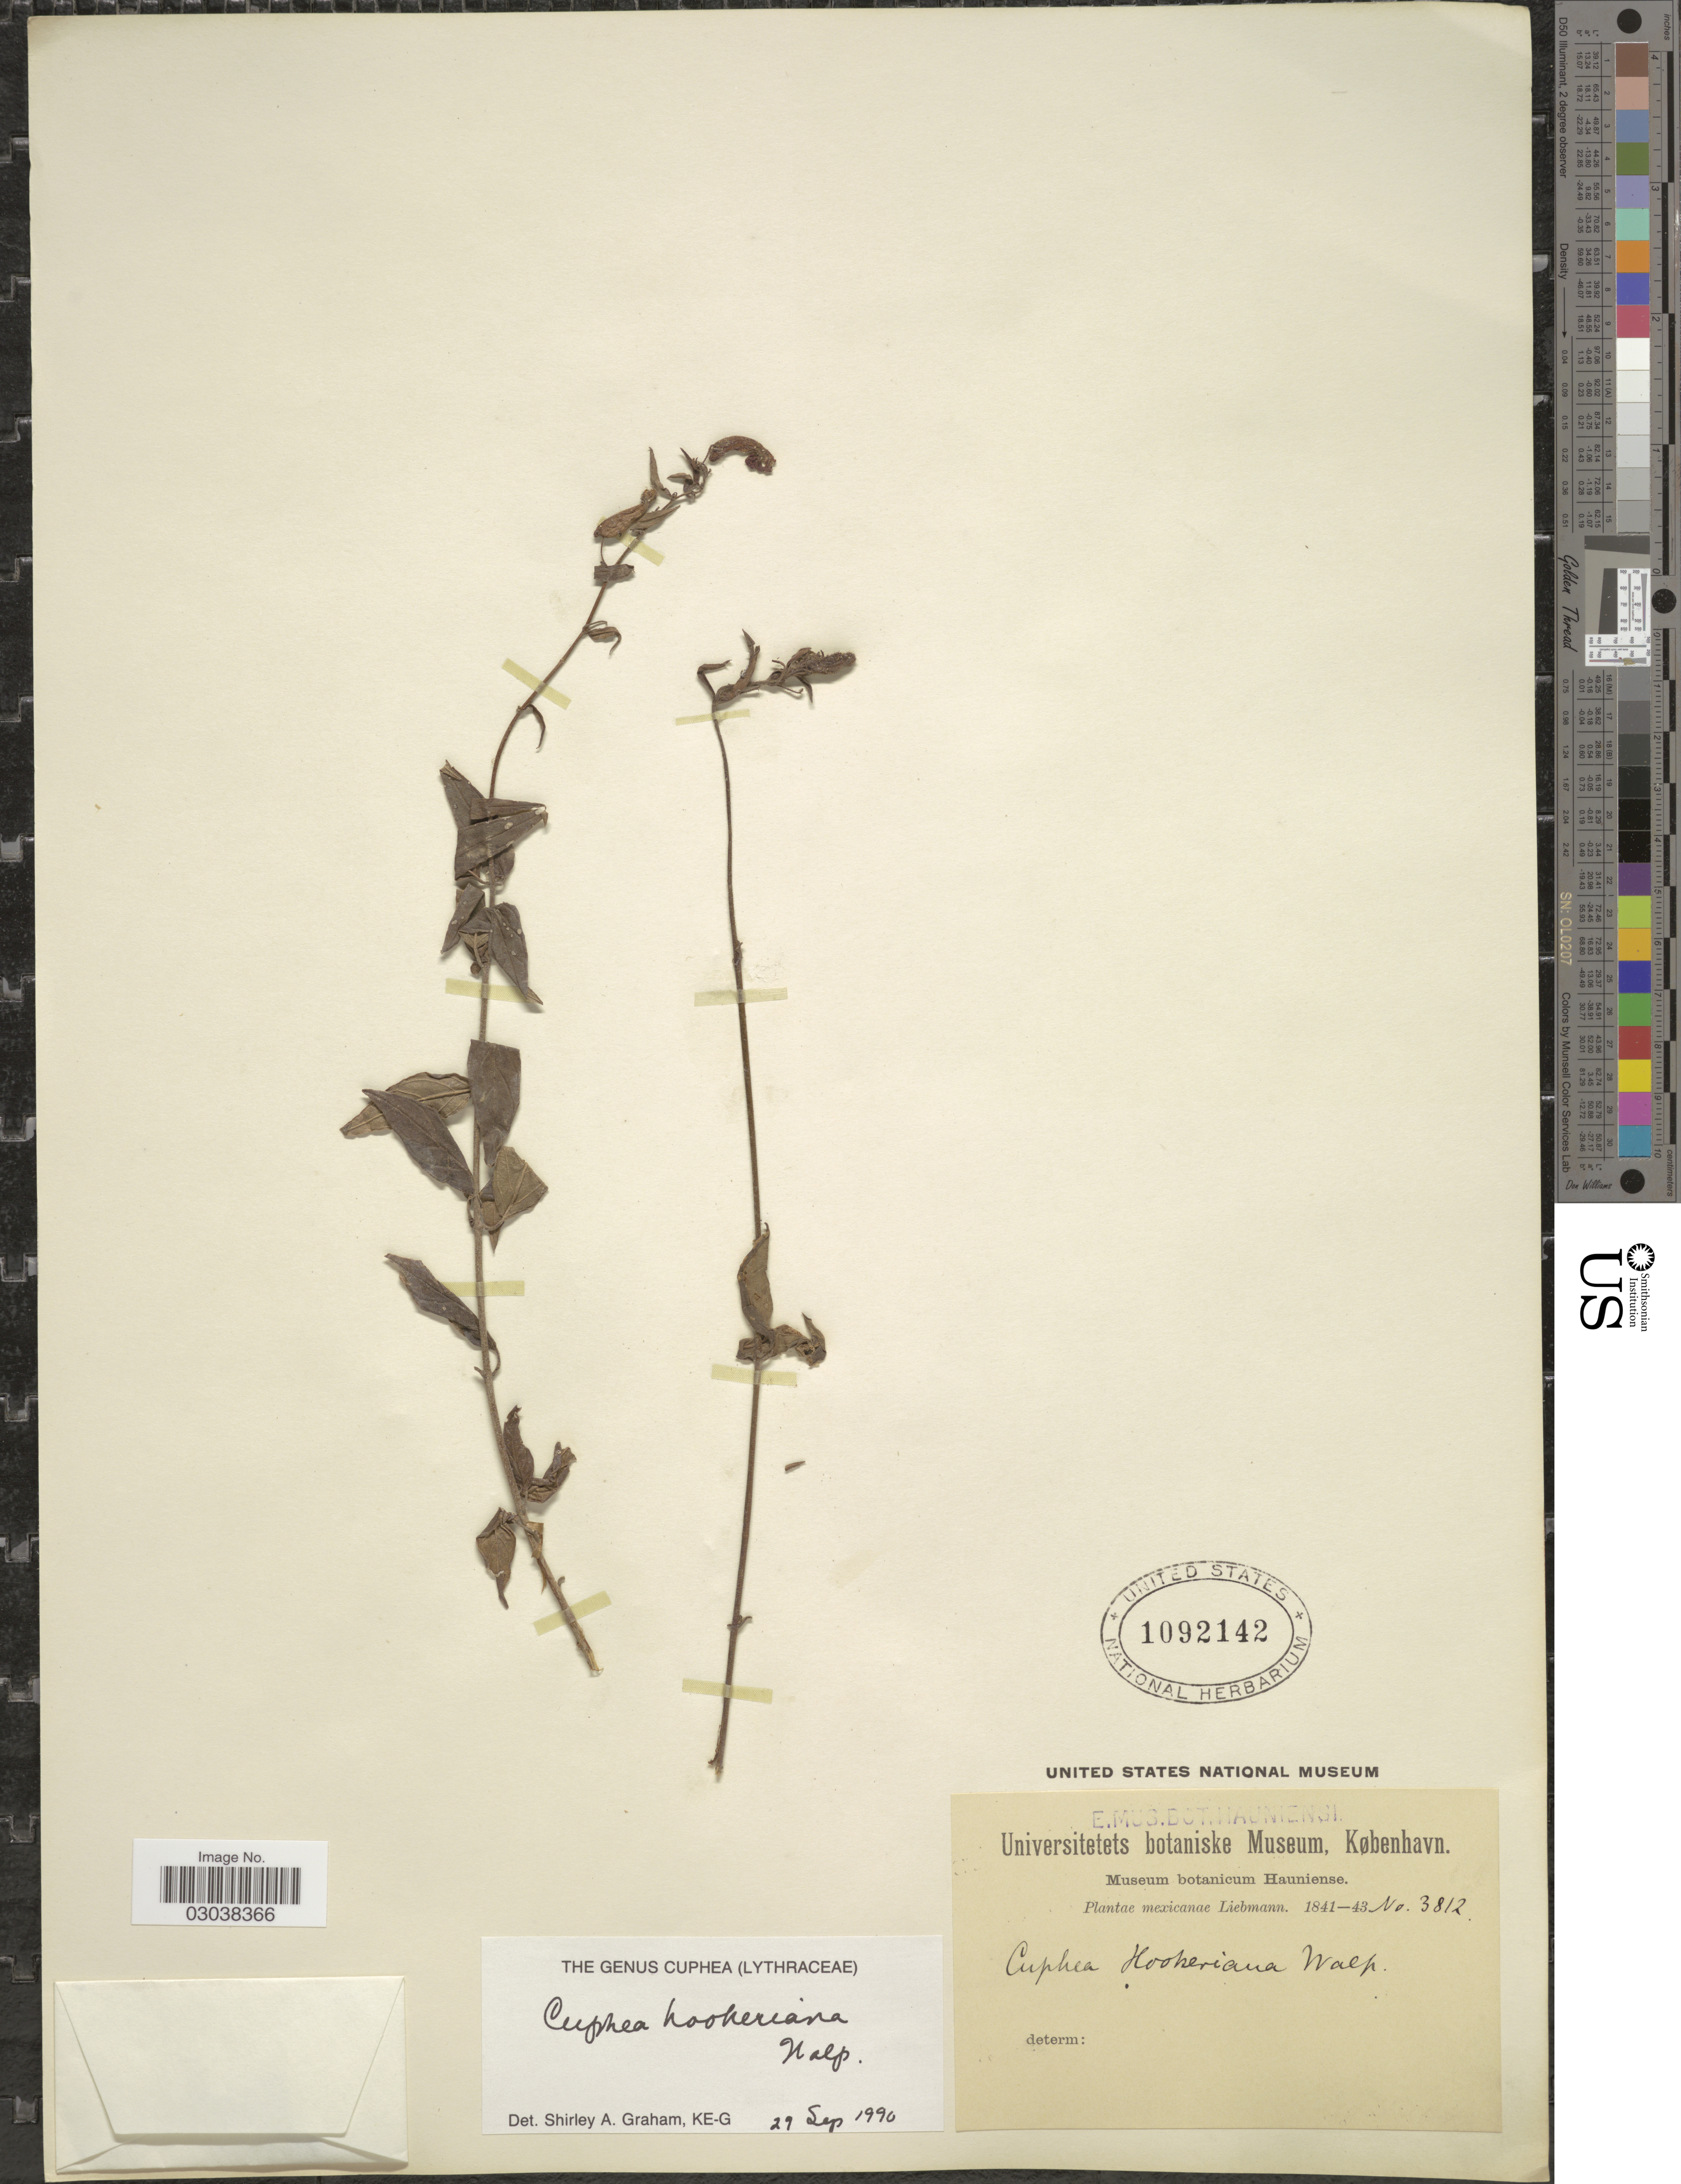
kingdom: Plantae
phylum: Tracheophyta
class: Magnoliopsida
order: Myrtales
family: Lythraceae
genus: Cuphea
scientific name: Cuphea hookeriana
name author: Walp.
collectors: Liebmann, --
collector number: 3812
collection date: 1841/1843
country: Mexico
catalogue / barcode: US 1092142